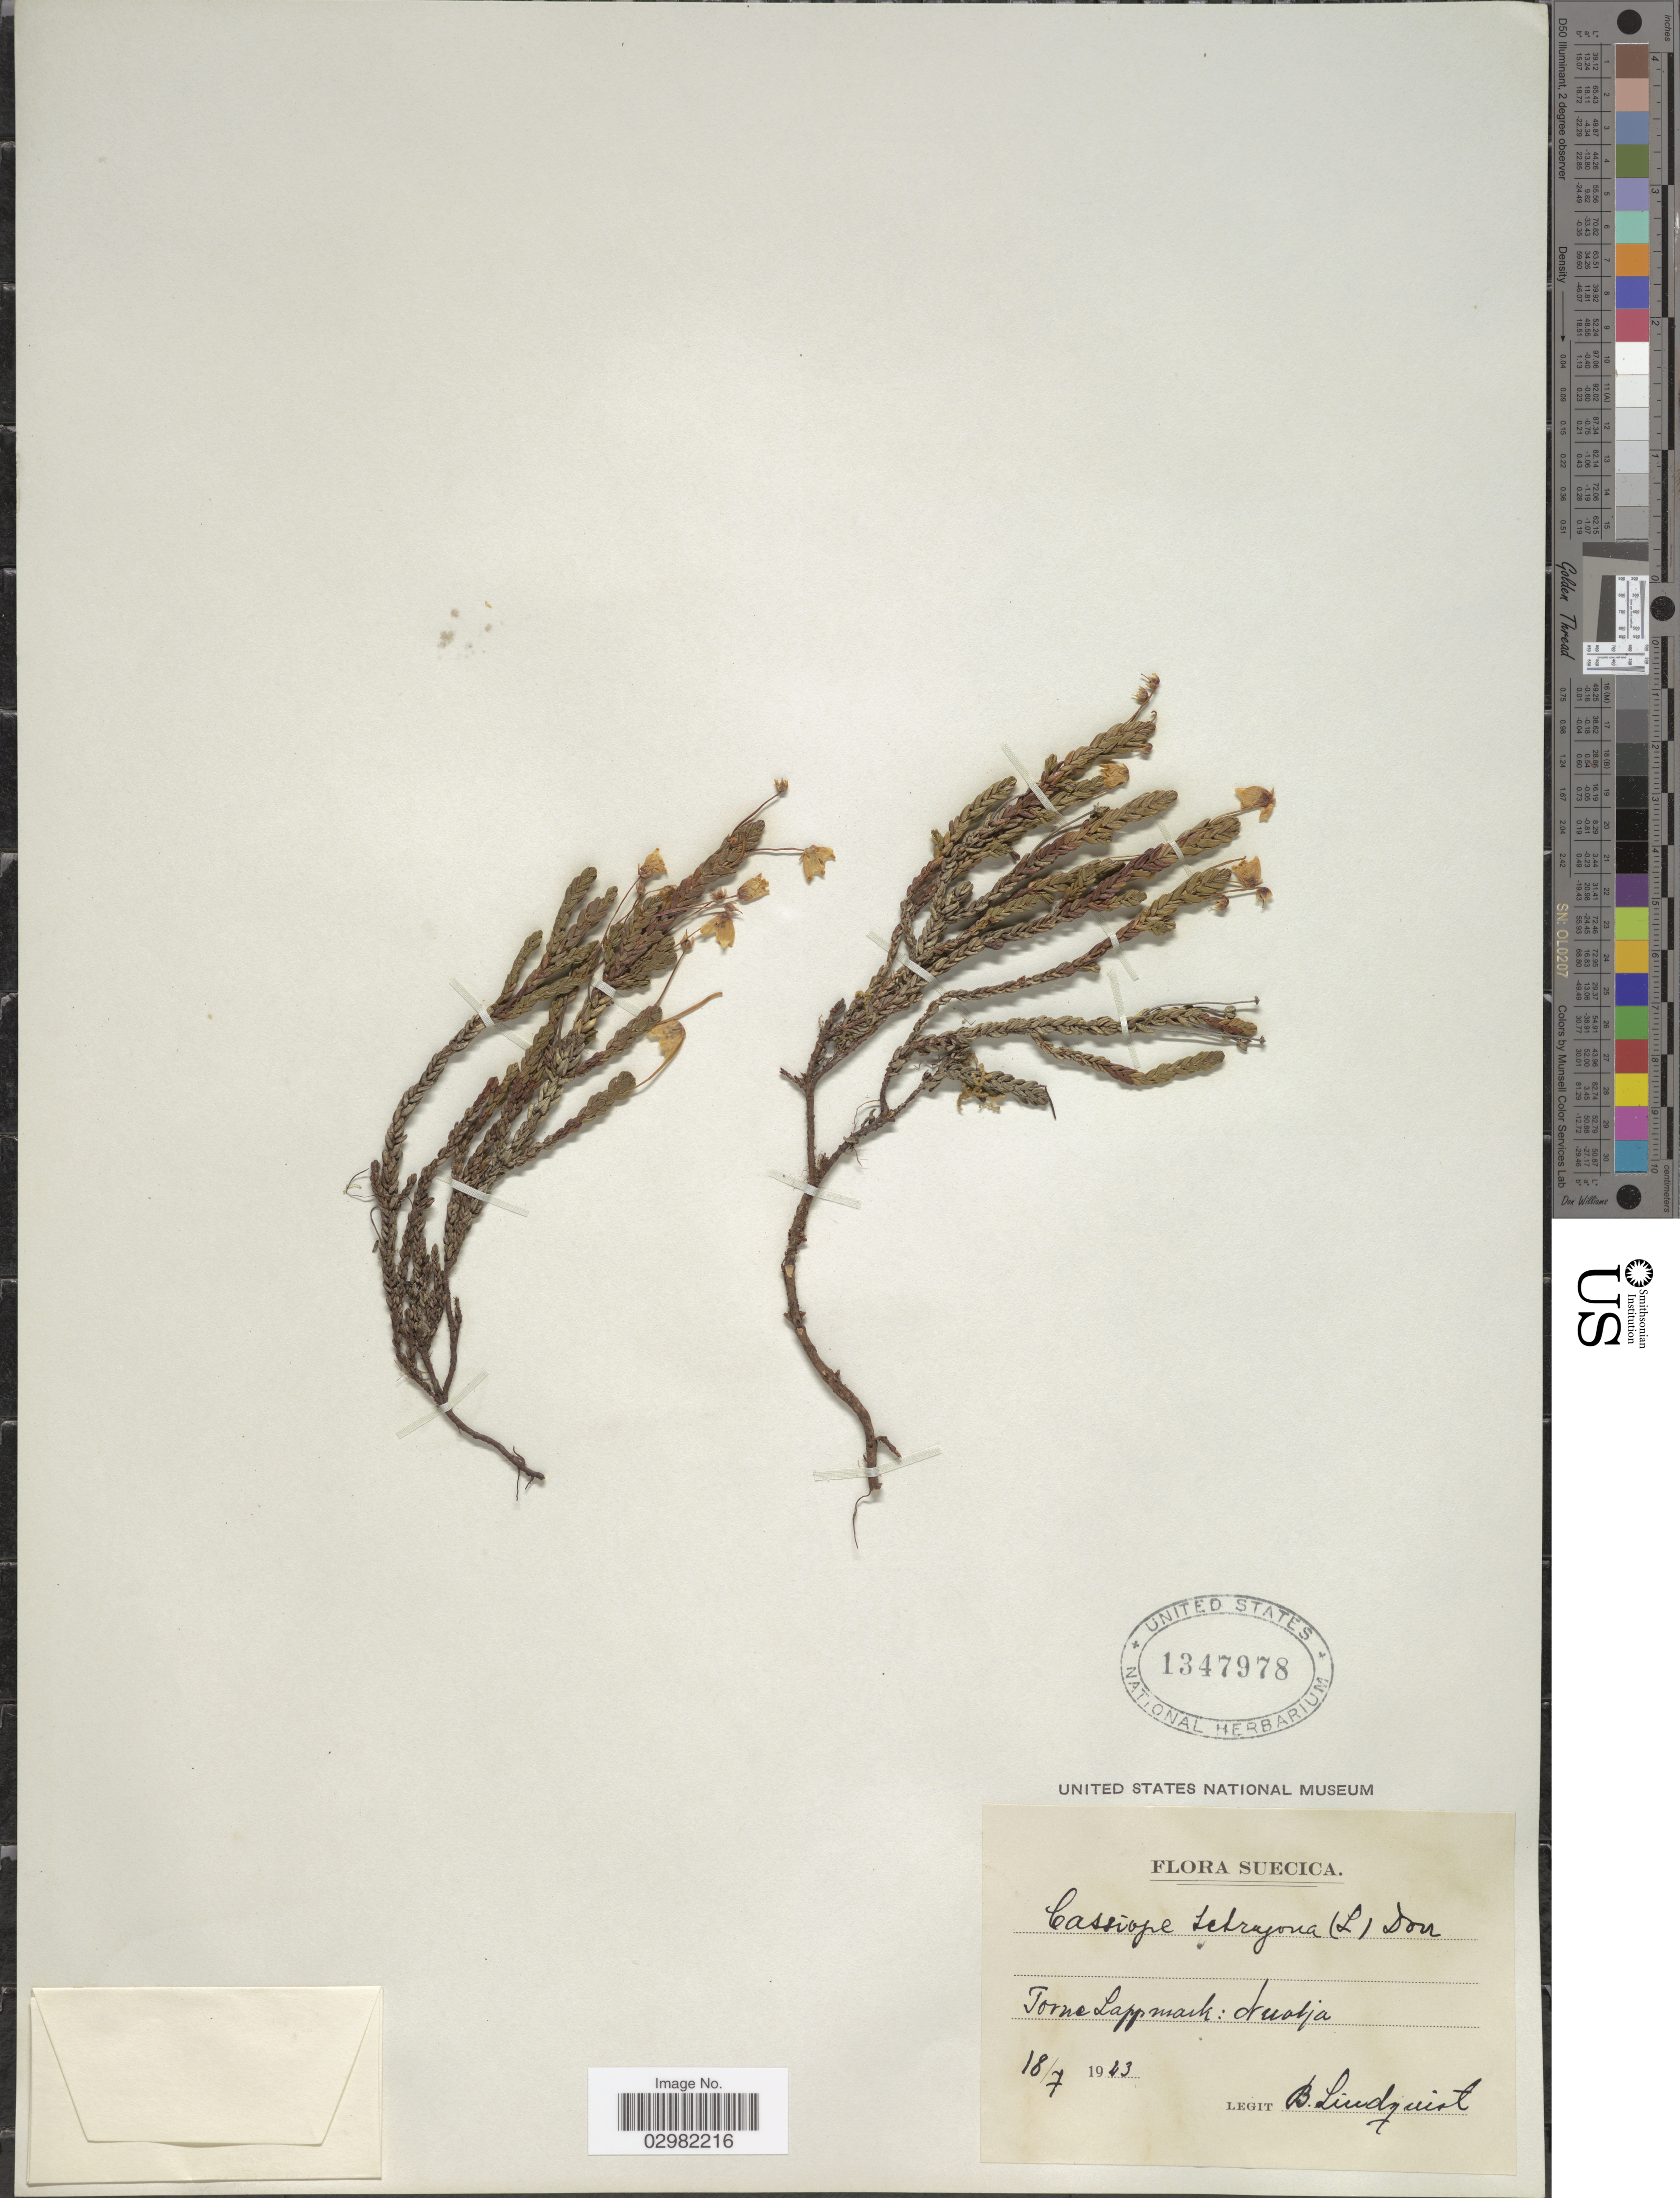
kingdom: Plantae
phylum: Tracheophyta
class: Magnoliopsida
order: Ericales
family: Ericaceae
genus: Cassiope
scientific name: Cassiope tetragona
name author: (L.) D. Don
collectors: B. Lindquist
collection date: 1943-07-18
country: Sweden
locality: Suecica. Torne Lappmark: Nuolja.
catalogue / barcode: US 1347978